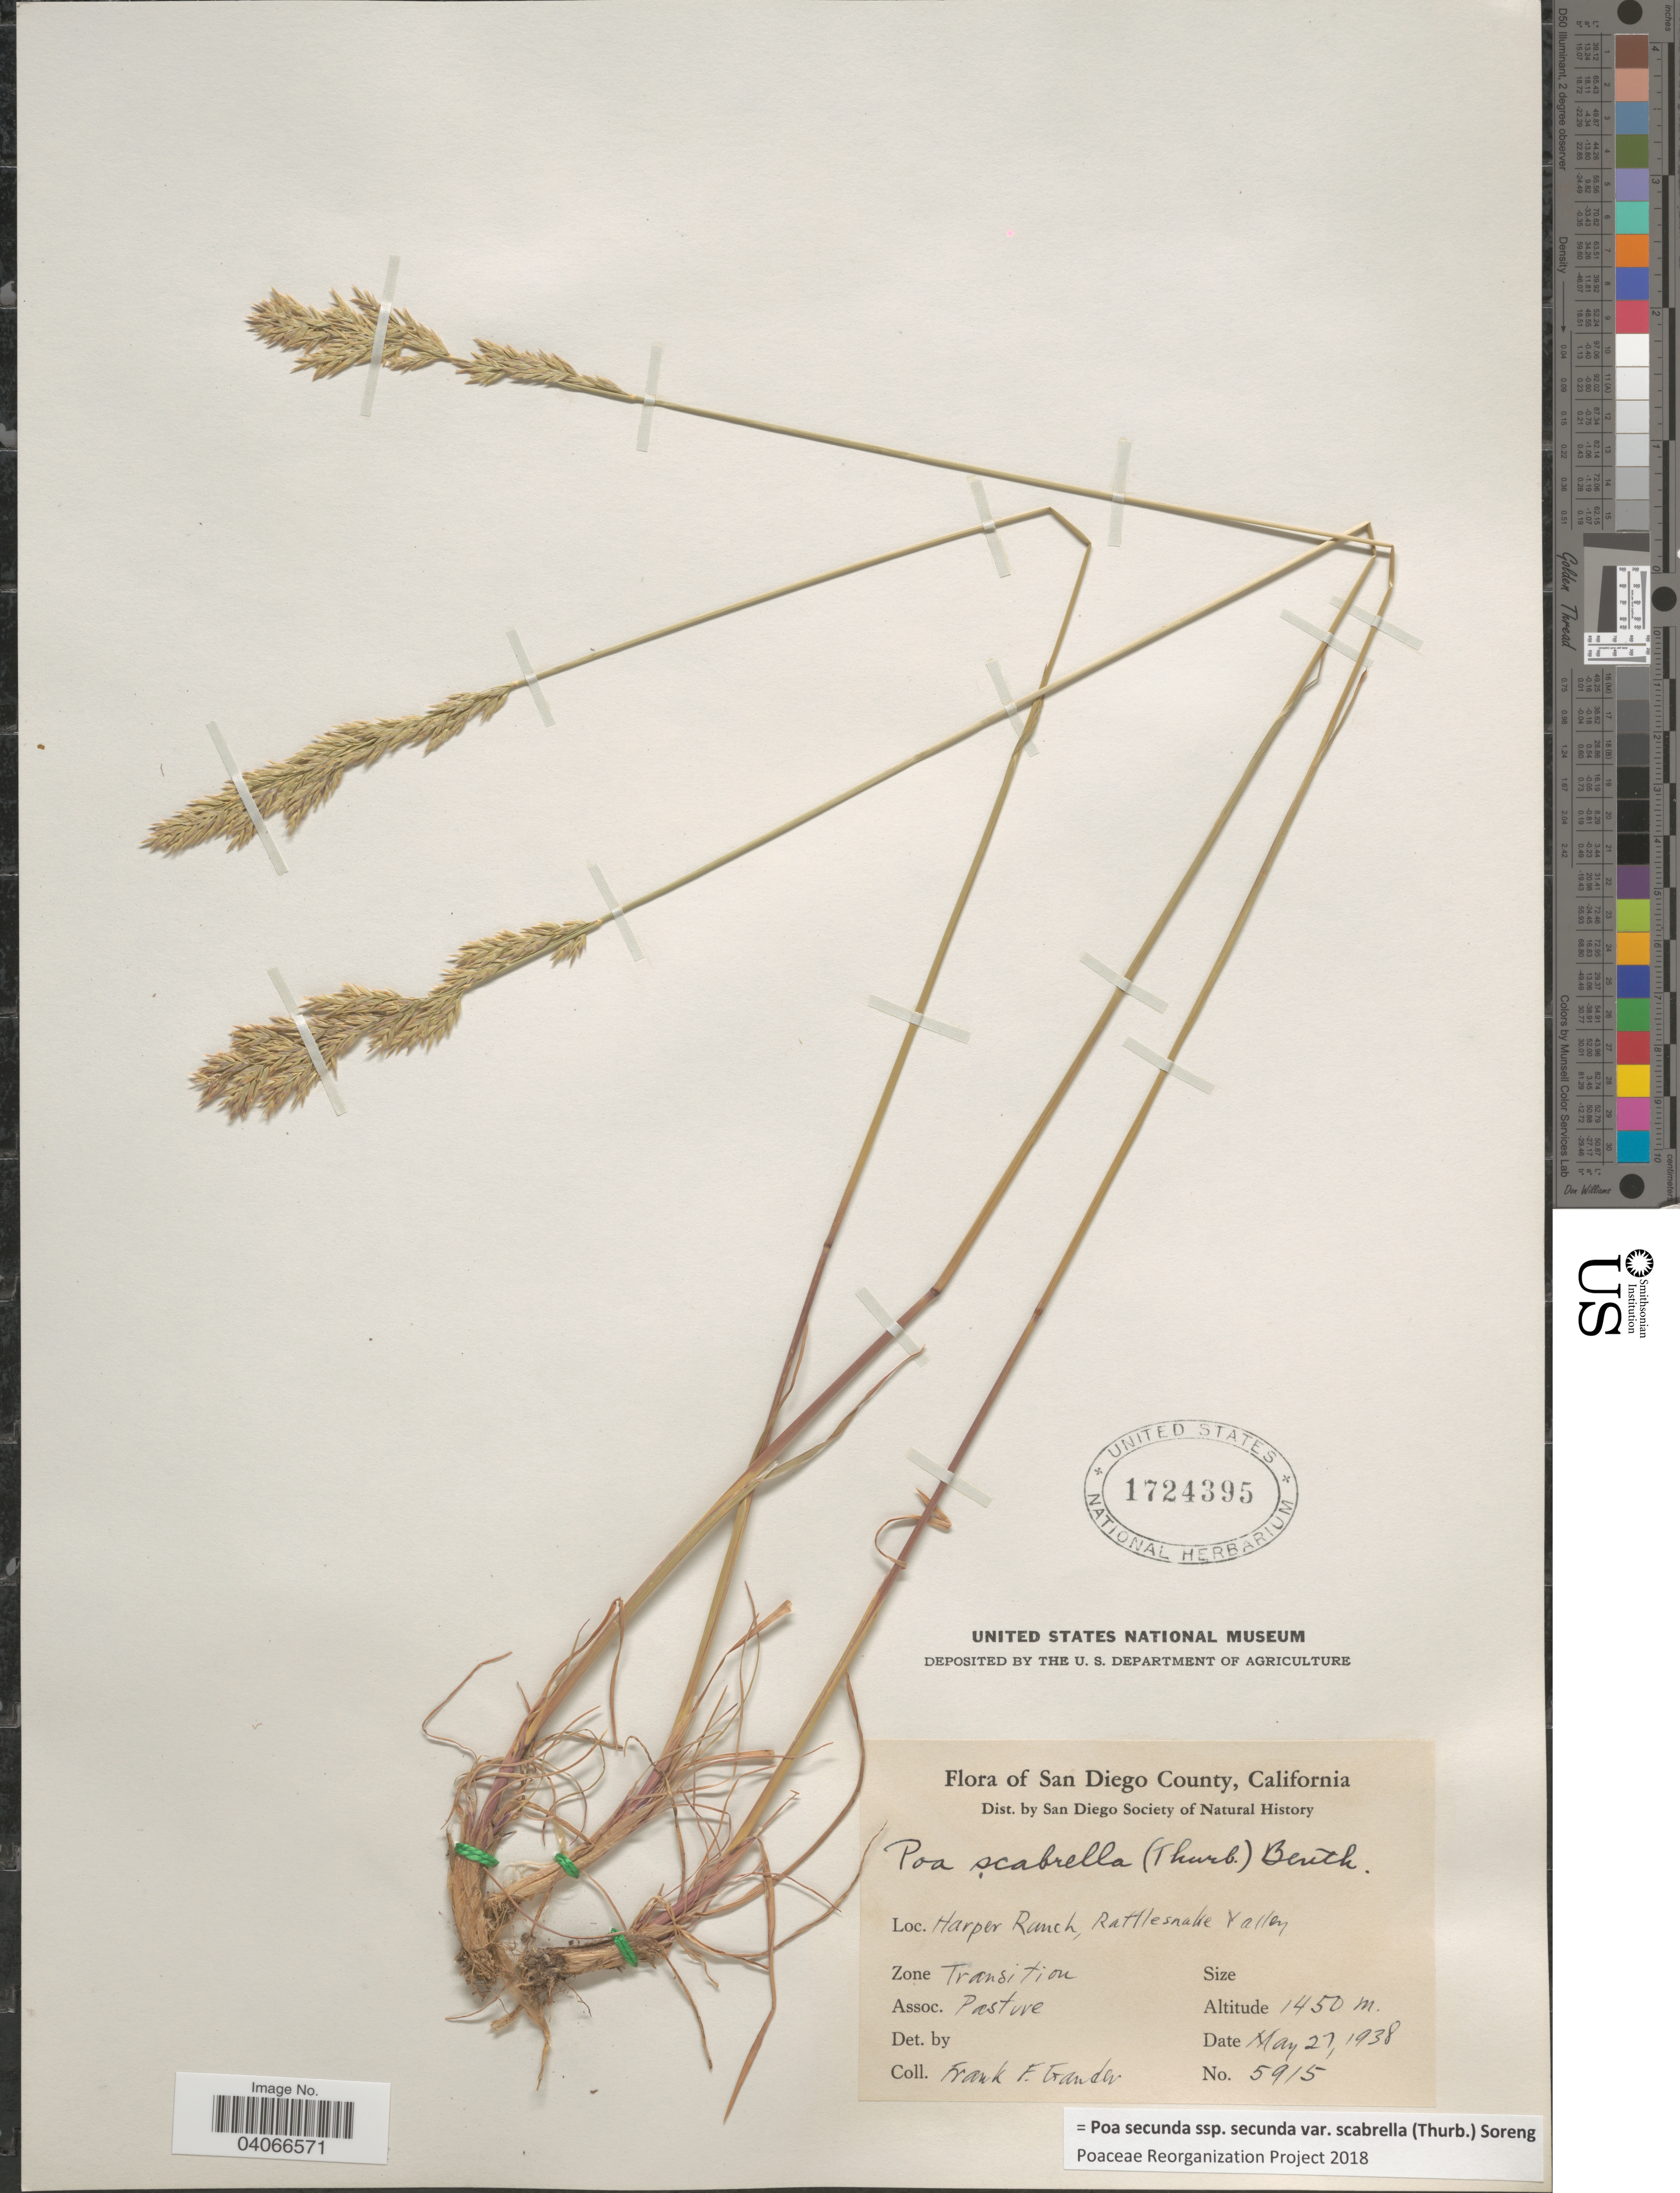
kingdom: Plantae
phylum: Tracheophyta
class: Liliopsida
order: Poales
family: Poaceae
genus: Poa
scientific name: Poa secunda subsp. secunda var. scabrella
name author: (Thurb.) Soreng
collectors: F. Gander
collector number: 5915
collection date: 1938-05-27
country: United States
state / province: California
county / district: San Diego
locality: San Diego County. Harper Ranch, Rattlesnake Valley. Zone Transition.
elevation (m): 1450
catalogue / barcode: US 1724395